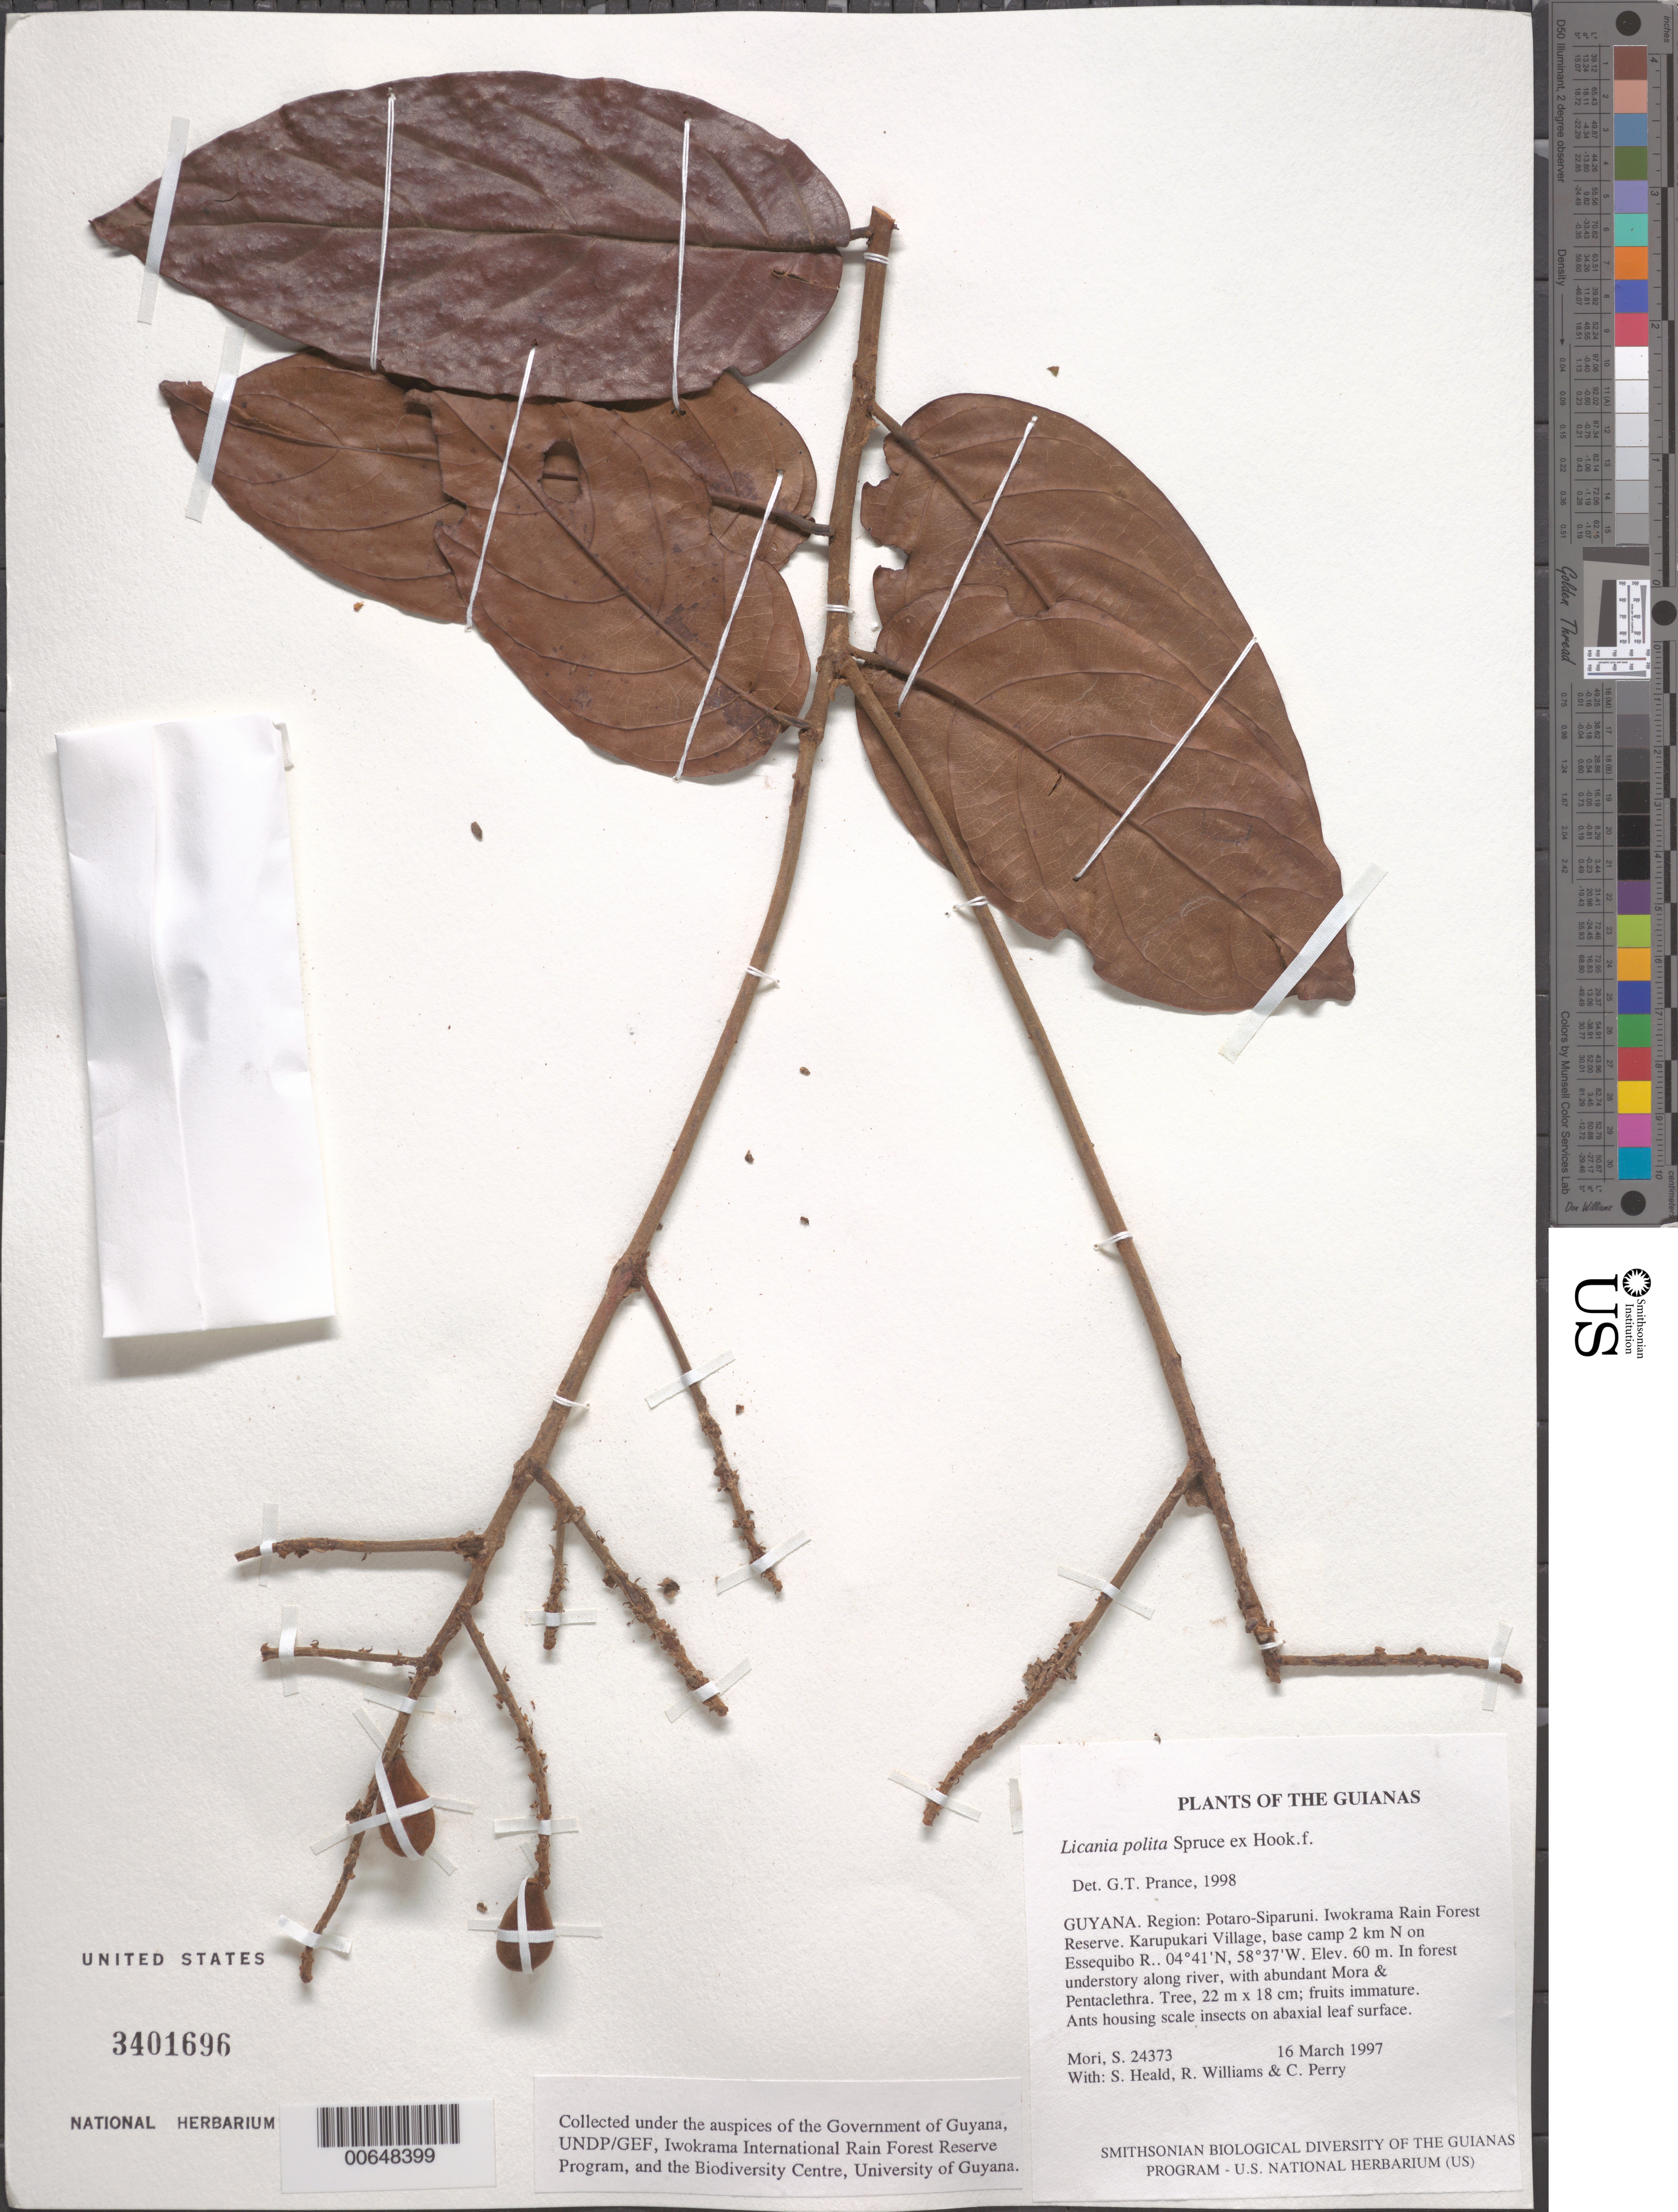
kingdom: Plantae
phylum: Tracheophyta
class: Magnoliopsida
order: Malpighiales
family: Chrysobalanaceae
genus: Licania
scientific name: Licania polita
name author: Spruce ex Hook. f.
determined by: Prance, G. T.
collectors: S. Mori, S. Heald, R. Williams & C. Perry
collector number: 24373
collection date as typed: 16 March 1997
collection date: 1997-03-16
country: Guyana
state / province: Potaro-Siparuni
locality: Iwokrama Rain Forest Reserve. Karupukari Village, base camp 2 km N on Essequibo R.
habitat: In forest understory along river, with abundant Mora & Pentaclethra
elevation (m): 60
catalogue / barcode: US 3401696